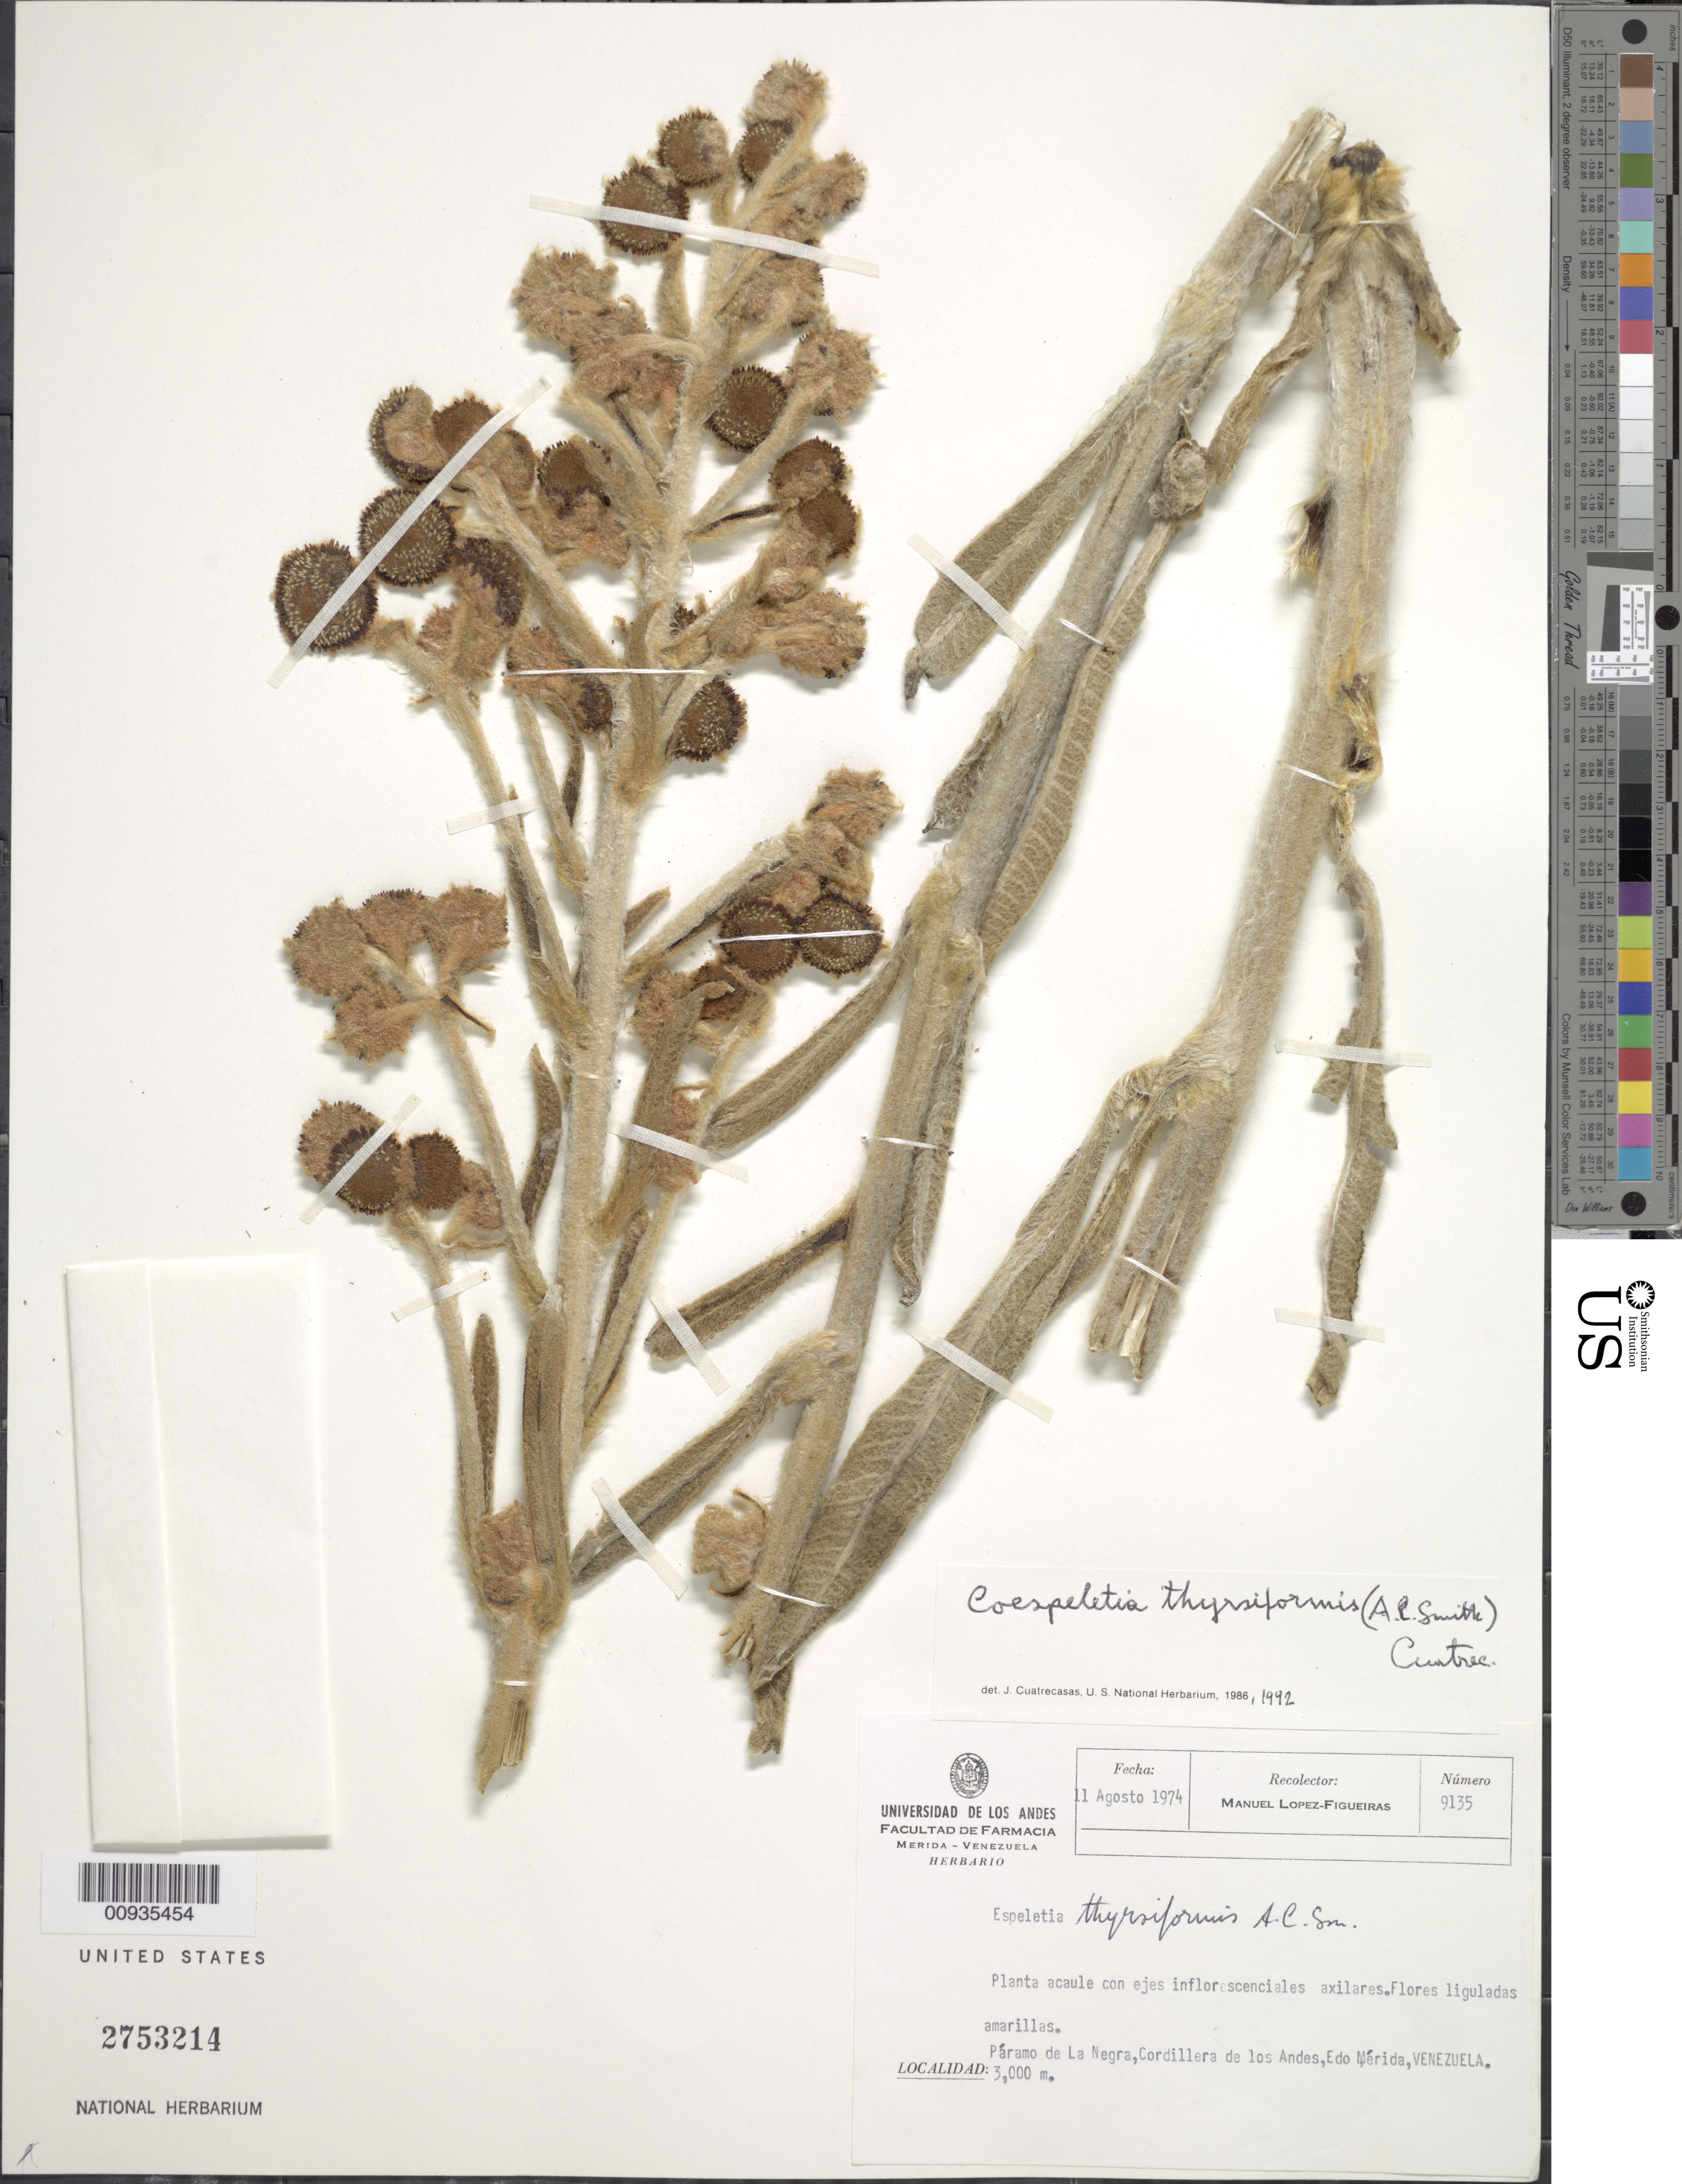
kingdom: Plantae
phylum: Tracheophyta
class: Magnoliopsida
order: Asterales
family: Asteraceae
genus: Coespeletia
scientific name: Coespeletia thyrsiformis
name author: (A.C. Sm.) Cuatrec.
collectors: M. López Figueiras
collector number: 9135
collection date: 1974-08-11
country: Venezuela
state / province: Mérida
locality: Paramo de La Negra, Cordillera de los Andes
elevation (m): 3000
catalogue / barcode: US 2753214